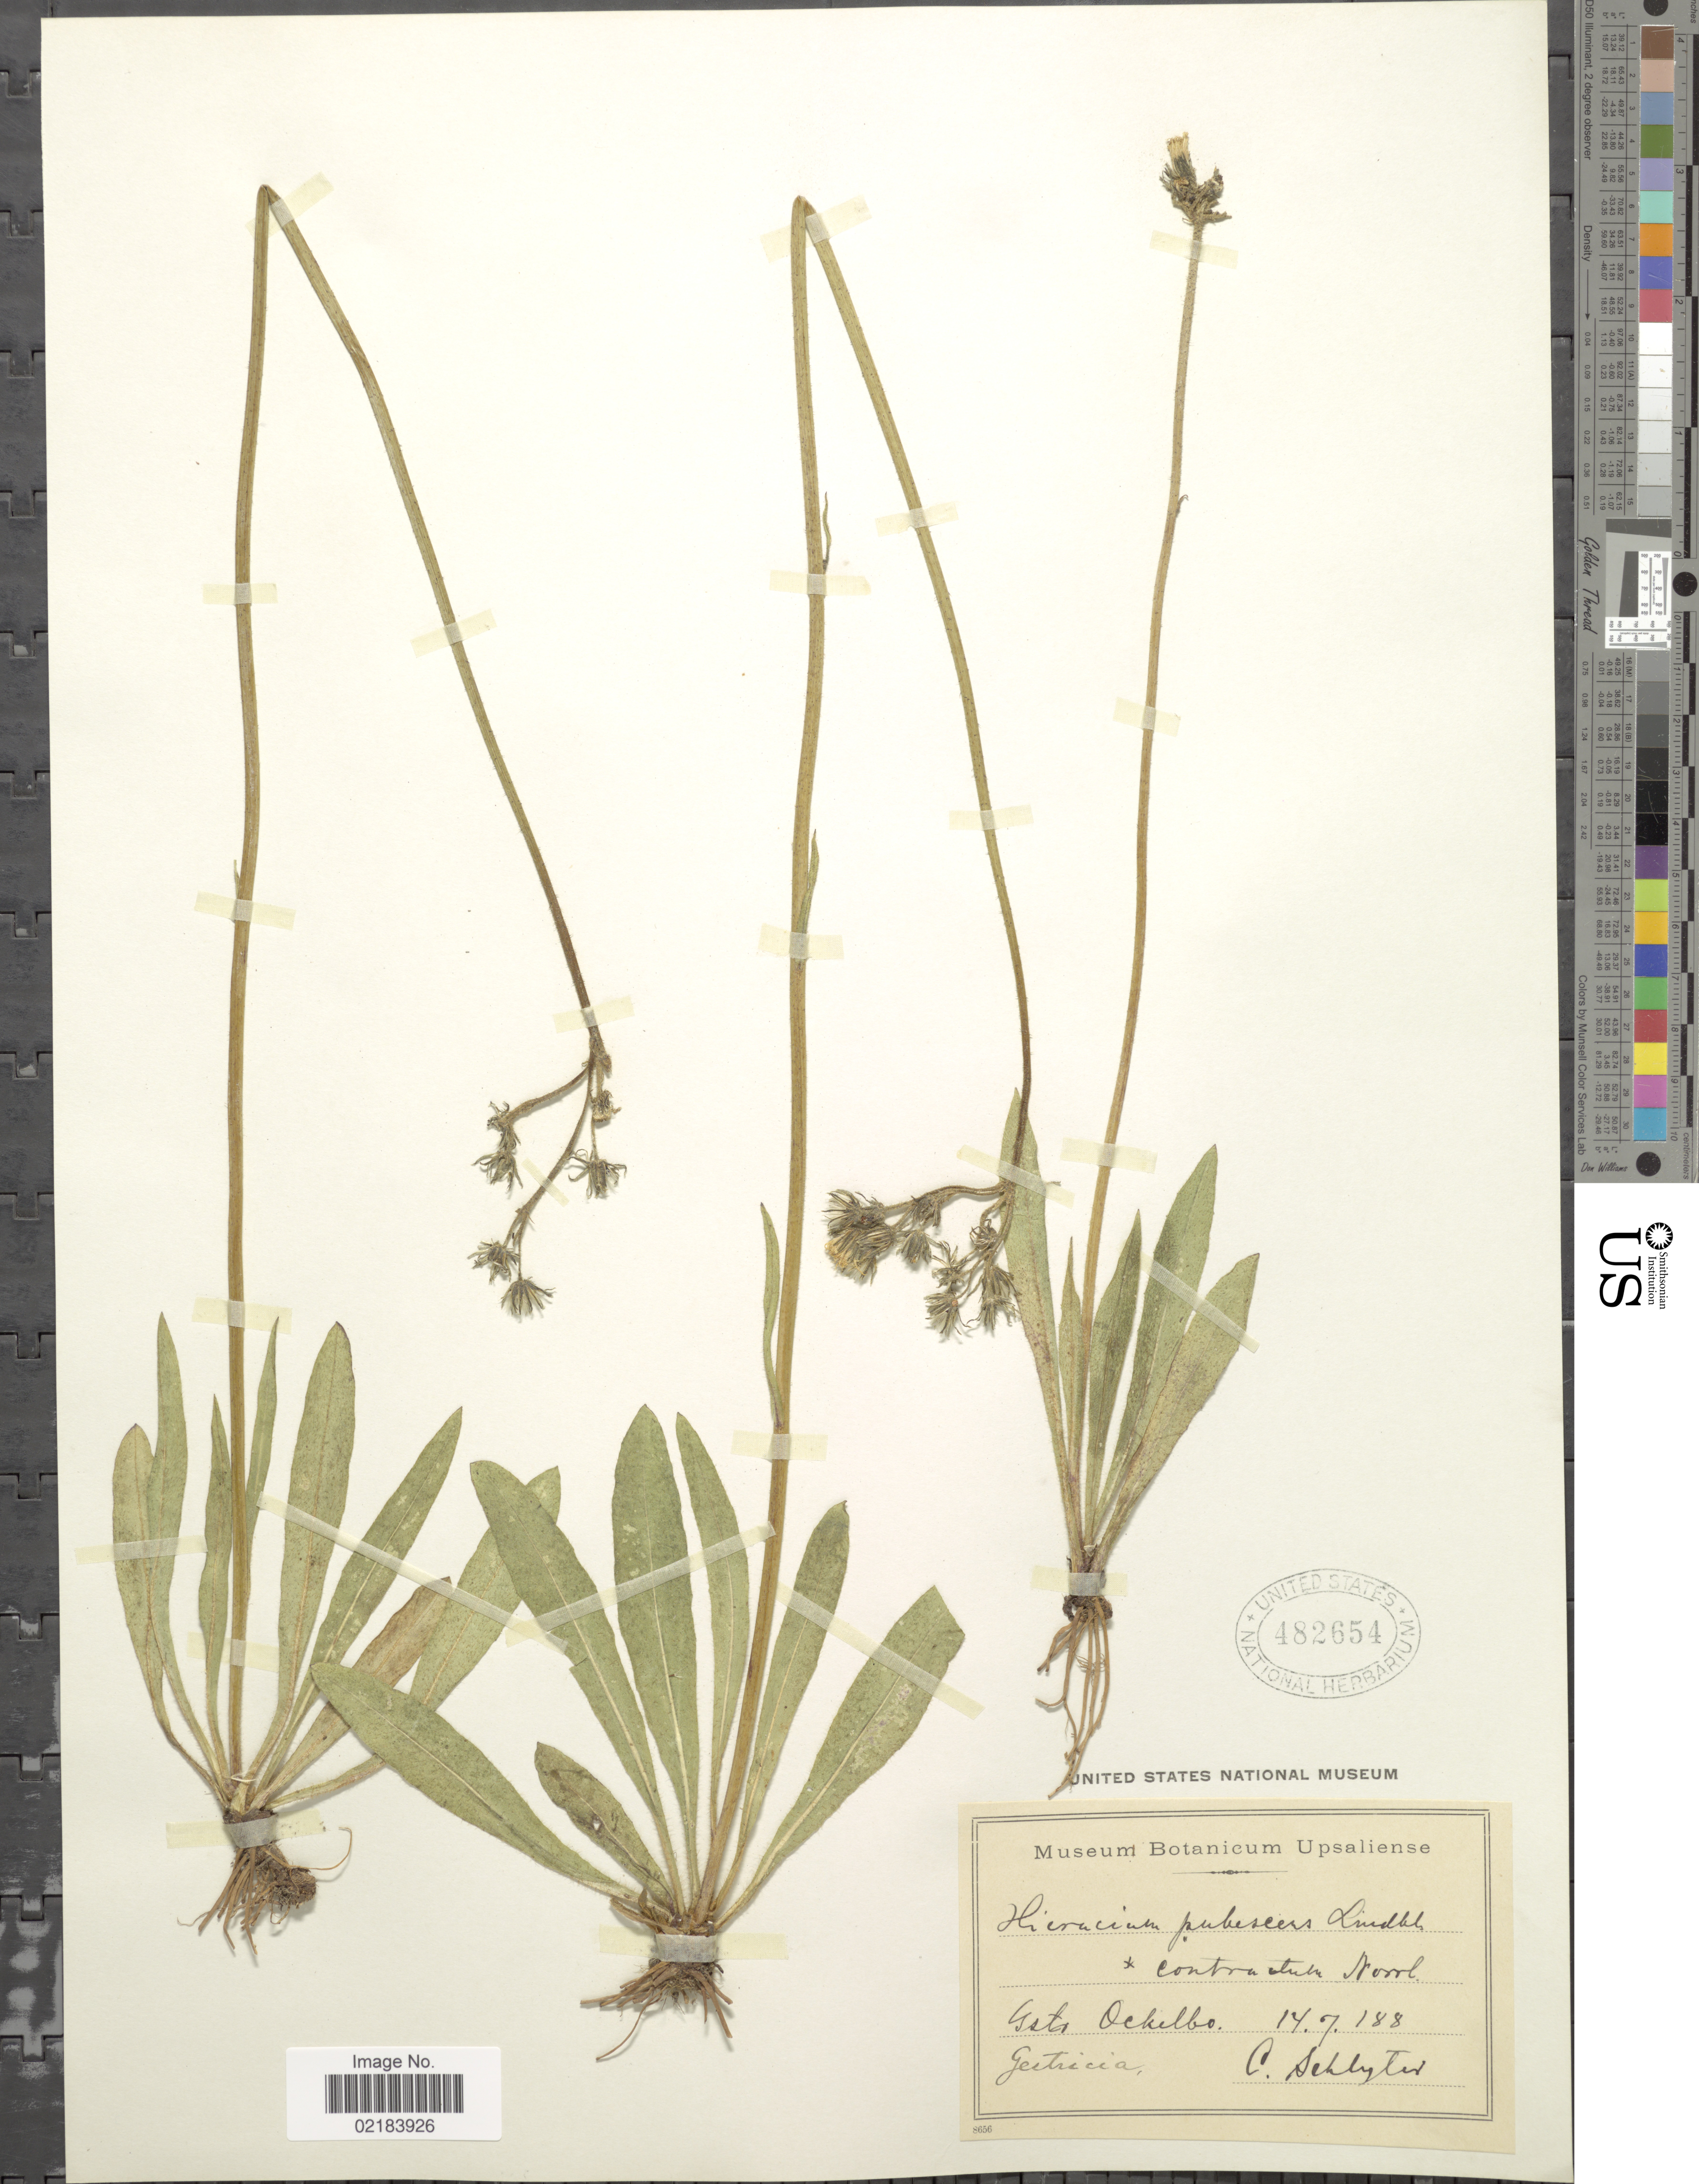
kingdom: Plantae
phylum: Tracheophyta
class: Magnoliopsida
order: Asterales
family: Asteraceae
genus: Hieracium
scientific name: Hieracium pubescens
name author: (Fr.) Hellstr.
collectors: C. Schlyter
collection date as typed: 188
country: Sweden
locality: Gsta, Ockelbo.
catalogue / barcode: US 482654